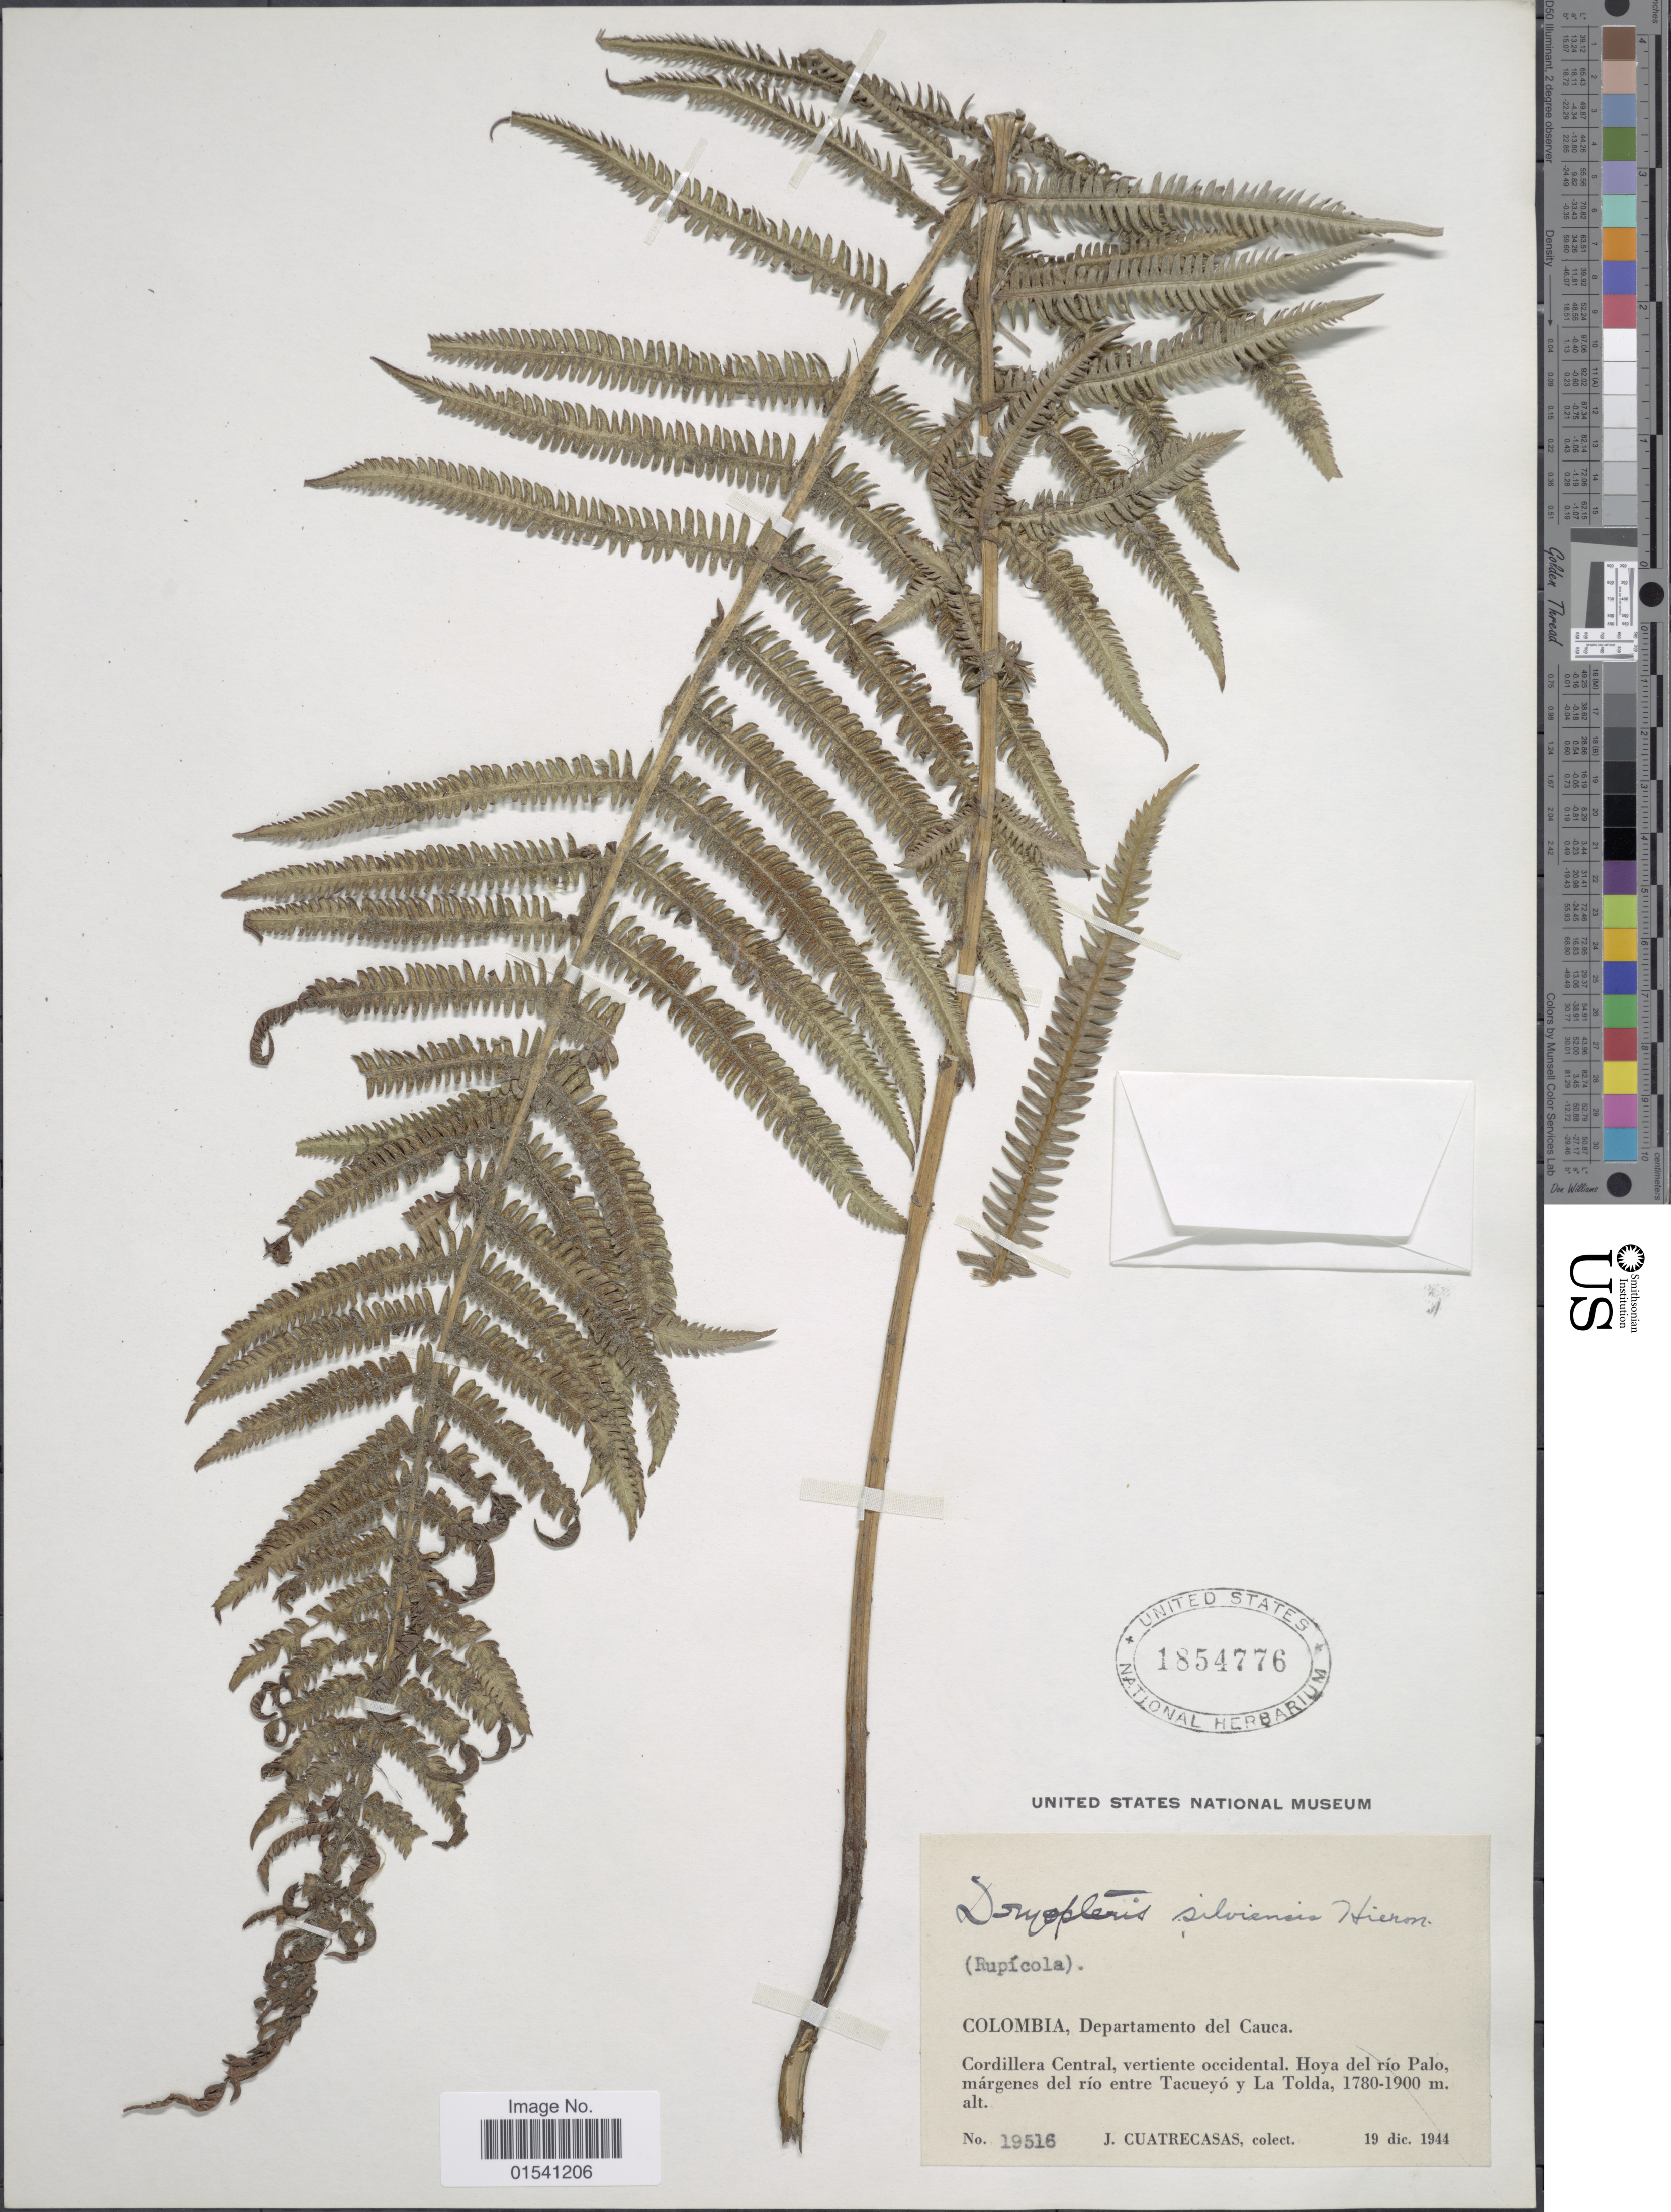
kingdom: Plantae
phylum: Tracheophyta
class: Polypodiopsida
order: Polypodiales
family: Thelypteridaceae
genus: Amauropelta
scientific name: Amauropelta sp.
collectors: J. Cuatrecasas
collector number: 19516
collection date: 1944-12-19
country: Colombia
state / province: Cauca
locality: Departamento del Cauca, Codillera Central, vertiente occidental. Hoya del río Palo, márgenes del río entre Tacueyó y La Tolda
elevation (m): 1780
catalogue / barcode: US 1854776